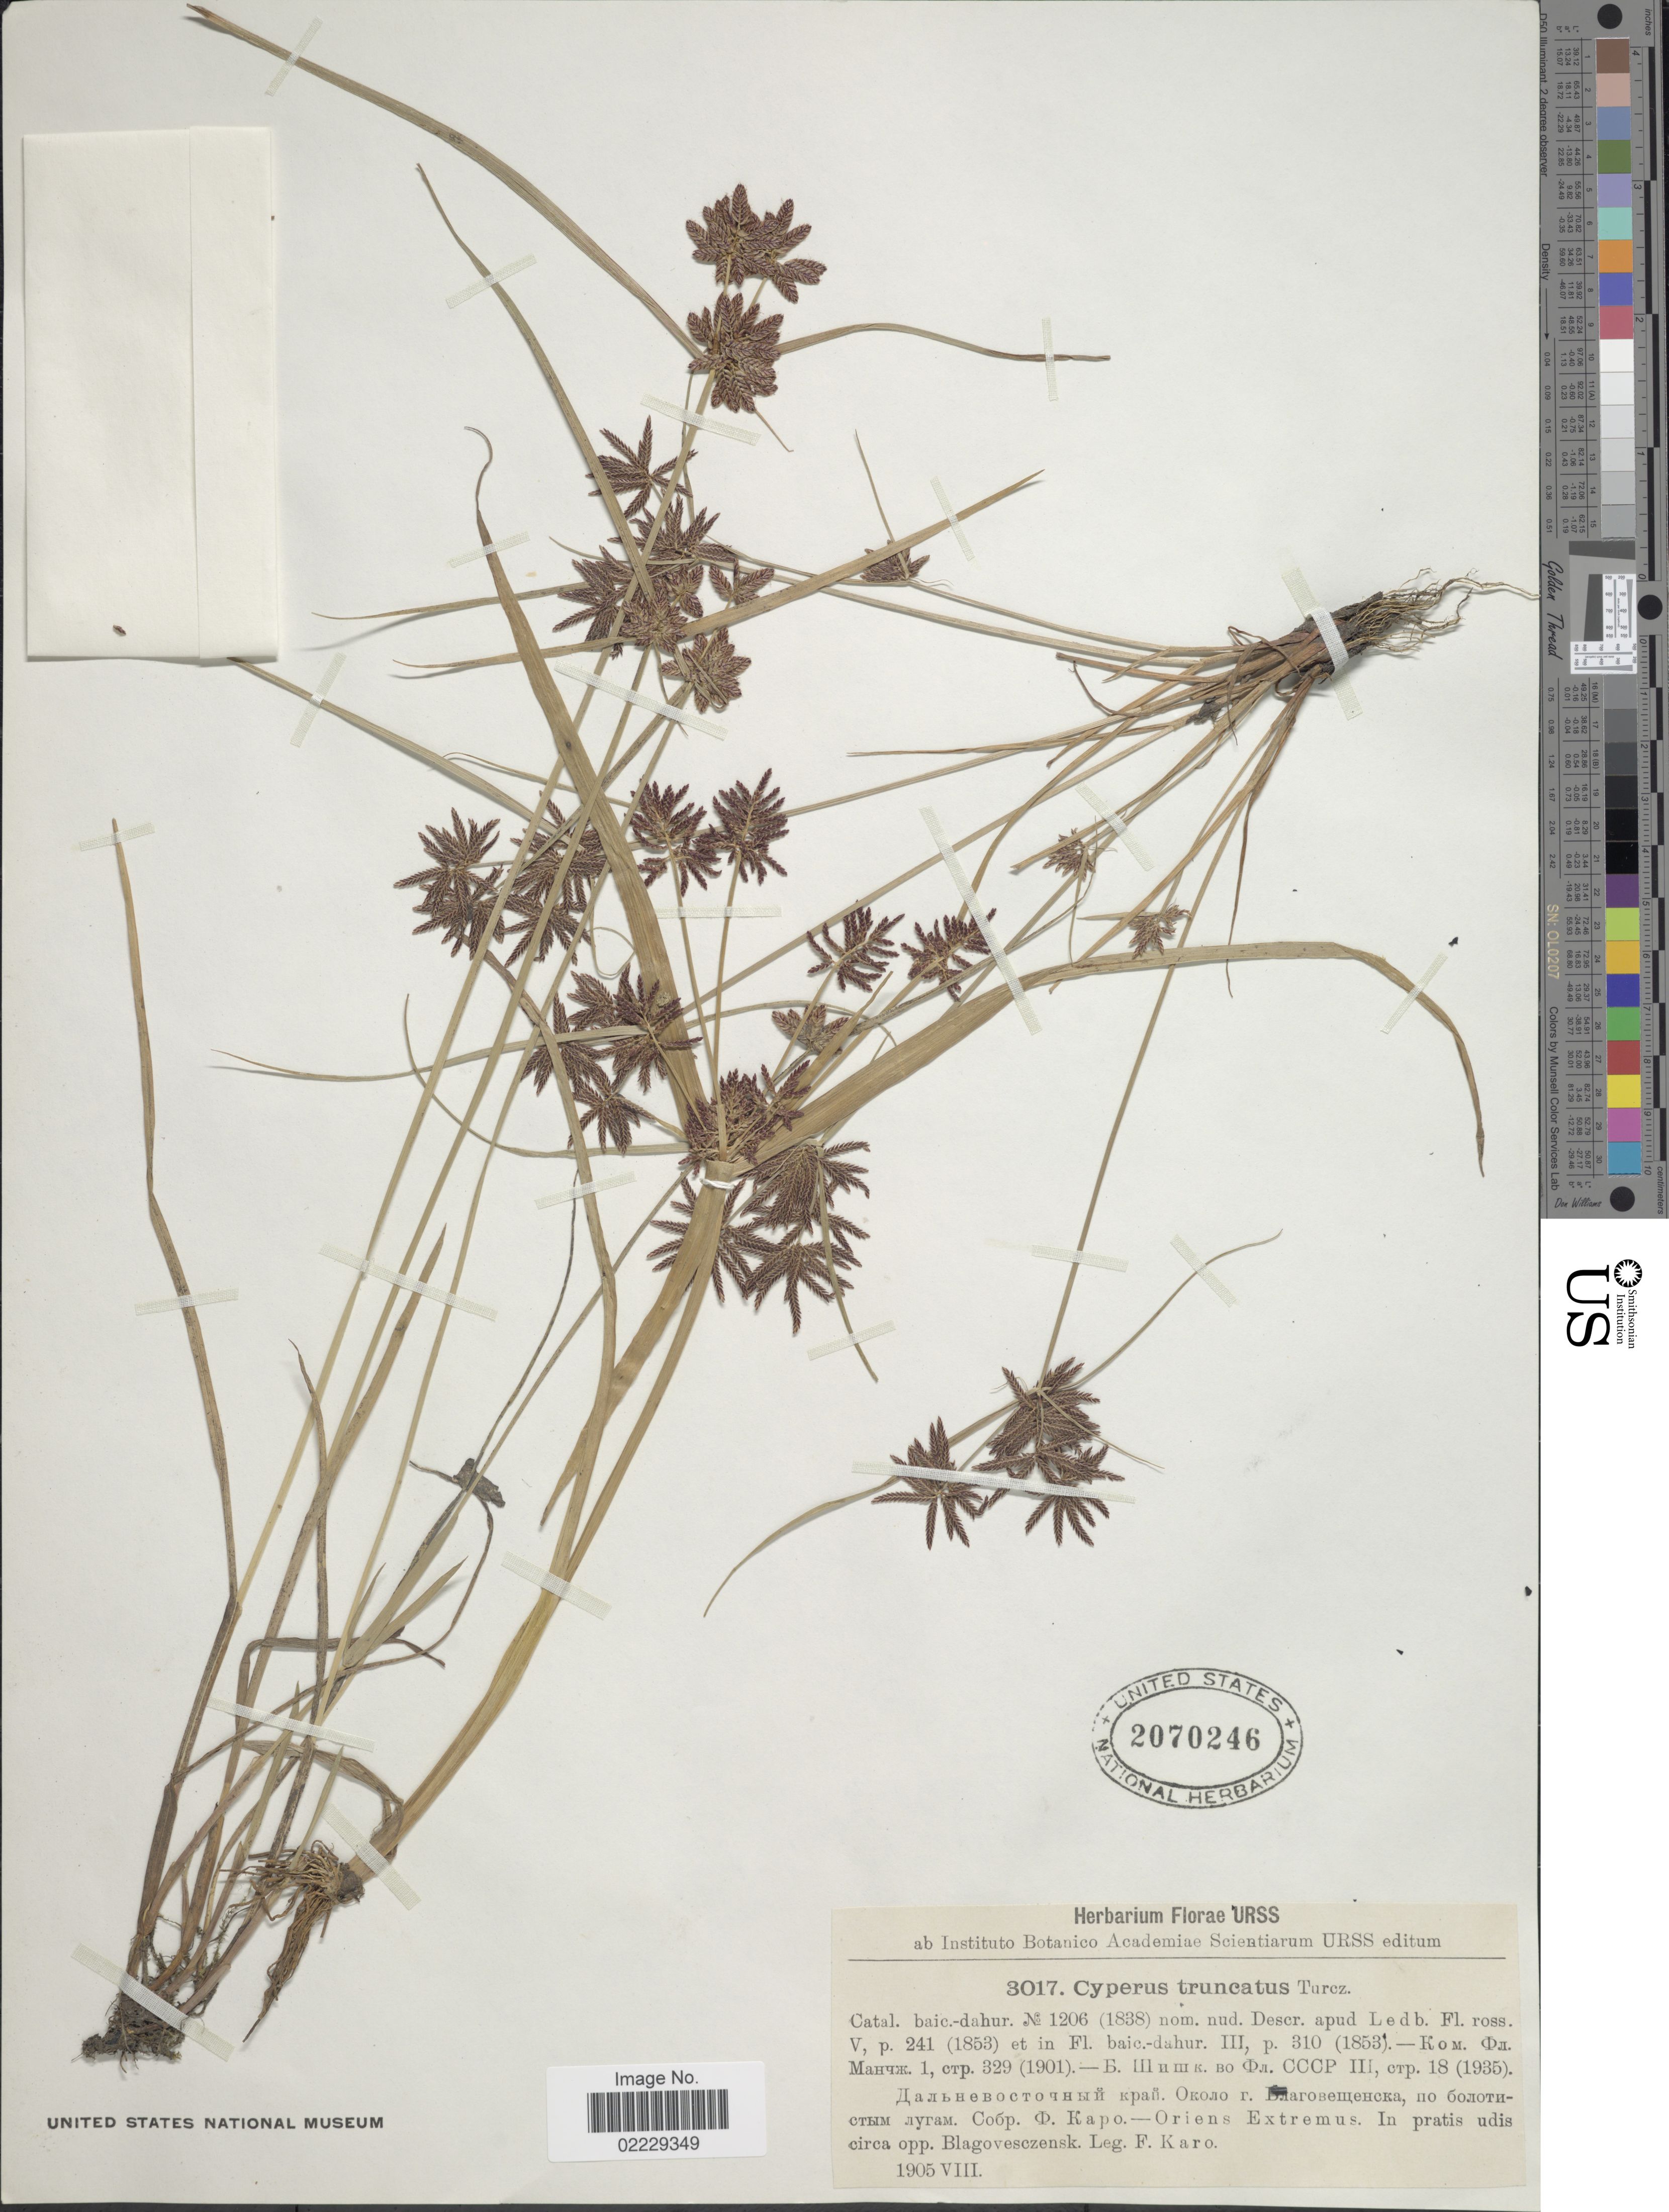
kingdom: Plantae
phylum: Tracheophyta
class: Liliopsida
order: Poales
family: Cyperaceae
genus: Cyperus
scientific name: Cyperus orthostachyus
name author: Franch. & Sav.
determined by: Strong, Mark T., (BOT), Smithsonian Institution - National Museum of Natural History (UNITED STATES)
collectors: F. Karo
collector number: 3017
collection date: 1905-08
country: Russian Federation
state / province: Amur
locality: Kapo - Oriens Extremus. In pratis udis circa opp. Blagovesczensk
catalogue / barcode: US 2070246